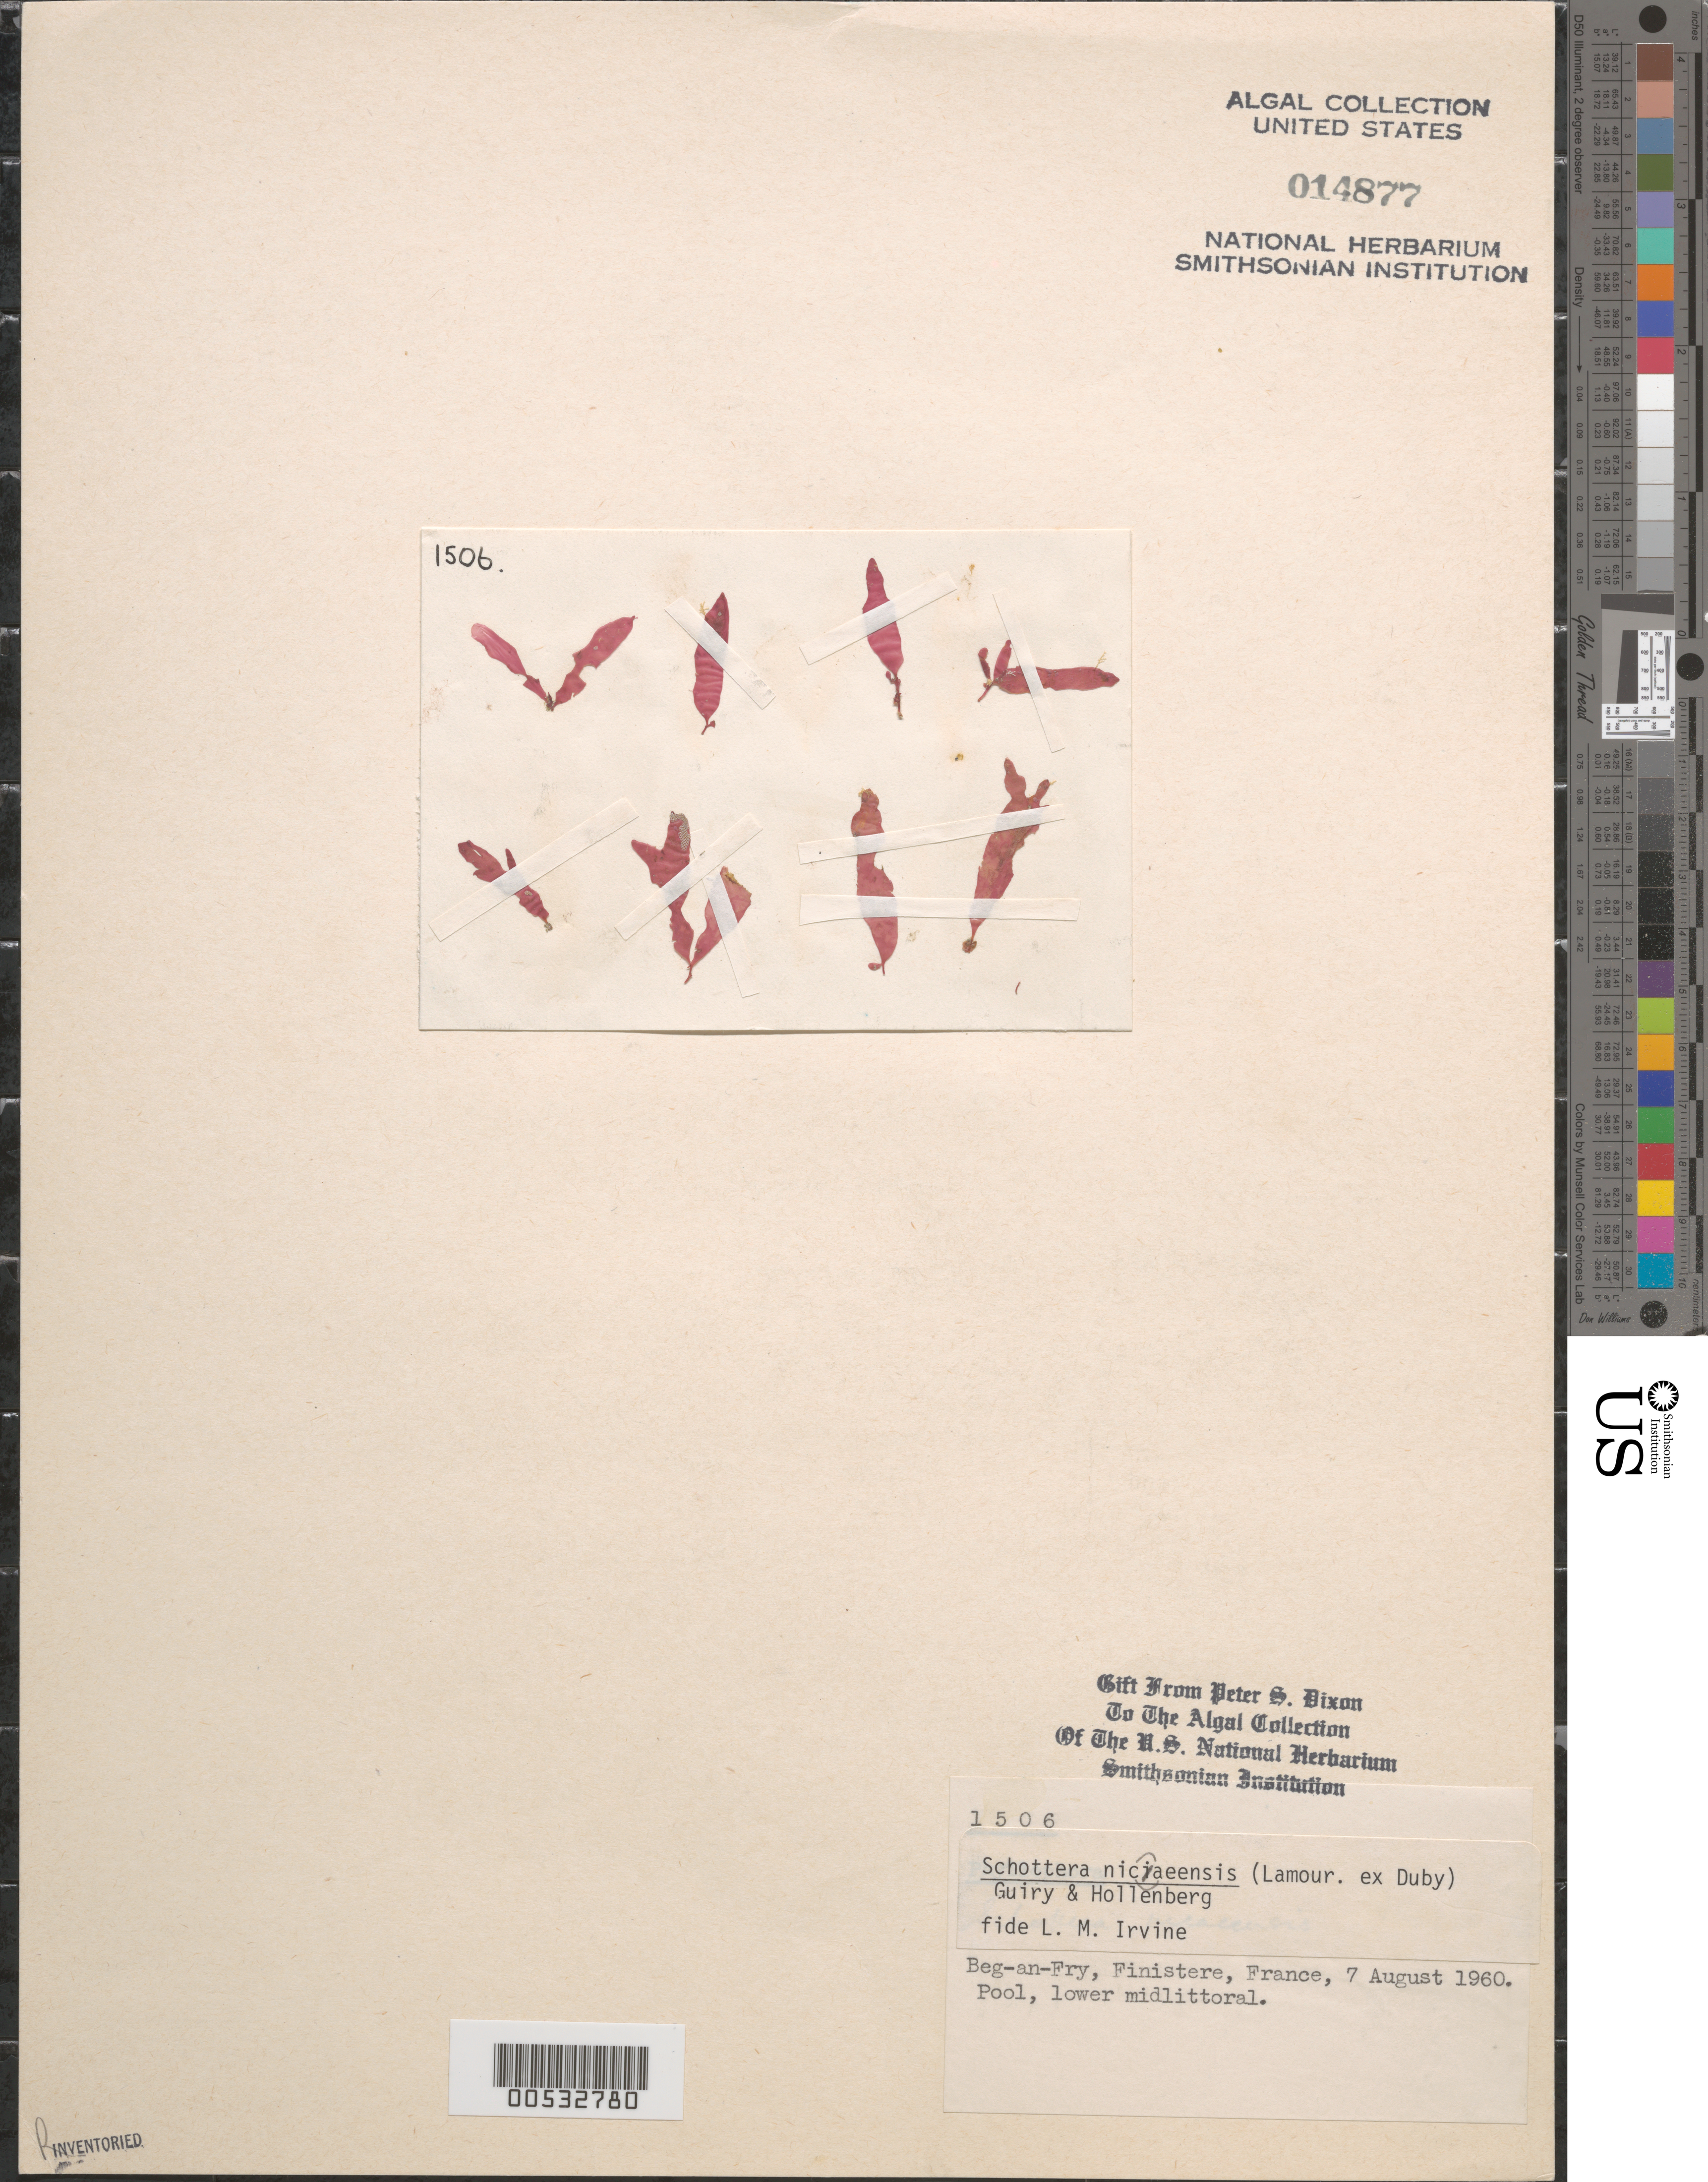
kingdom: Plantae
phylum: Rhodophyta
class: Florideophyceae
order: Gigartinales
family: Phyllophoraceae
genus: Schottera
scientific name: Schottera nicaeensis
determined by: Irvine, L. M.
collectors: P. S. Dixon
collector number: PSD 1506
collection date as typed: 07 Aug 1960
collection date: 1960-08-07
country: France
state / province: Bretagne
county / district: Finistère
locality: Beg-an-Fry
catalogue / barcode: US 14877